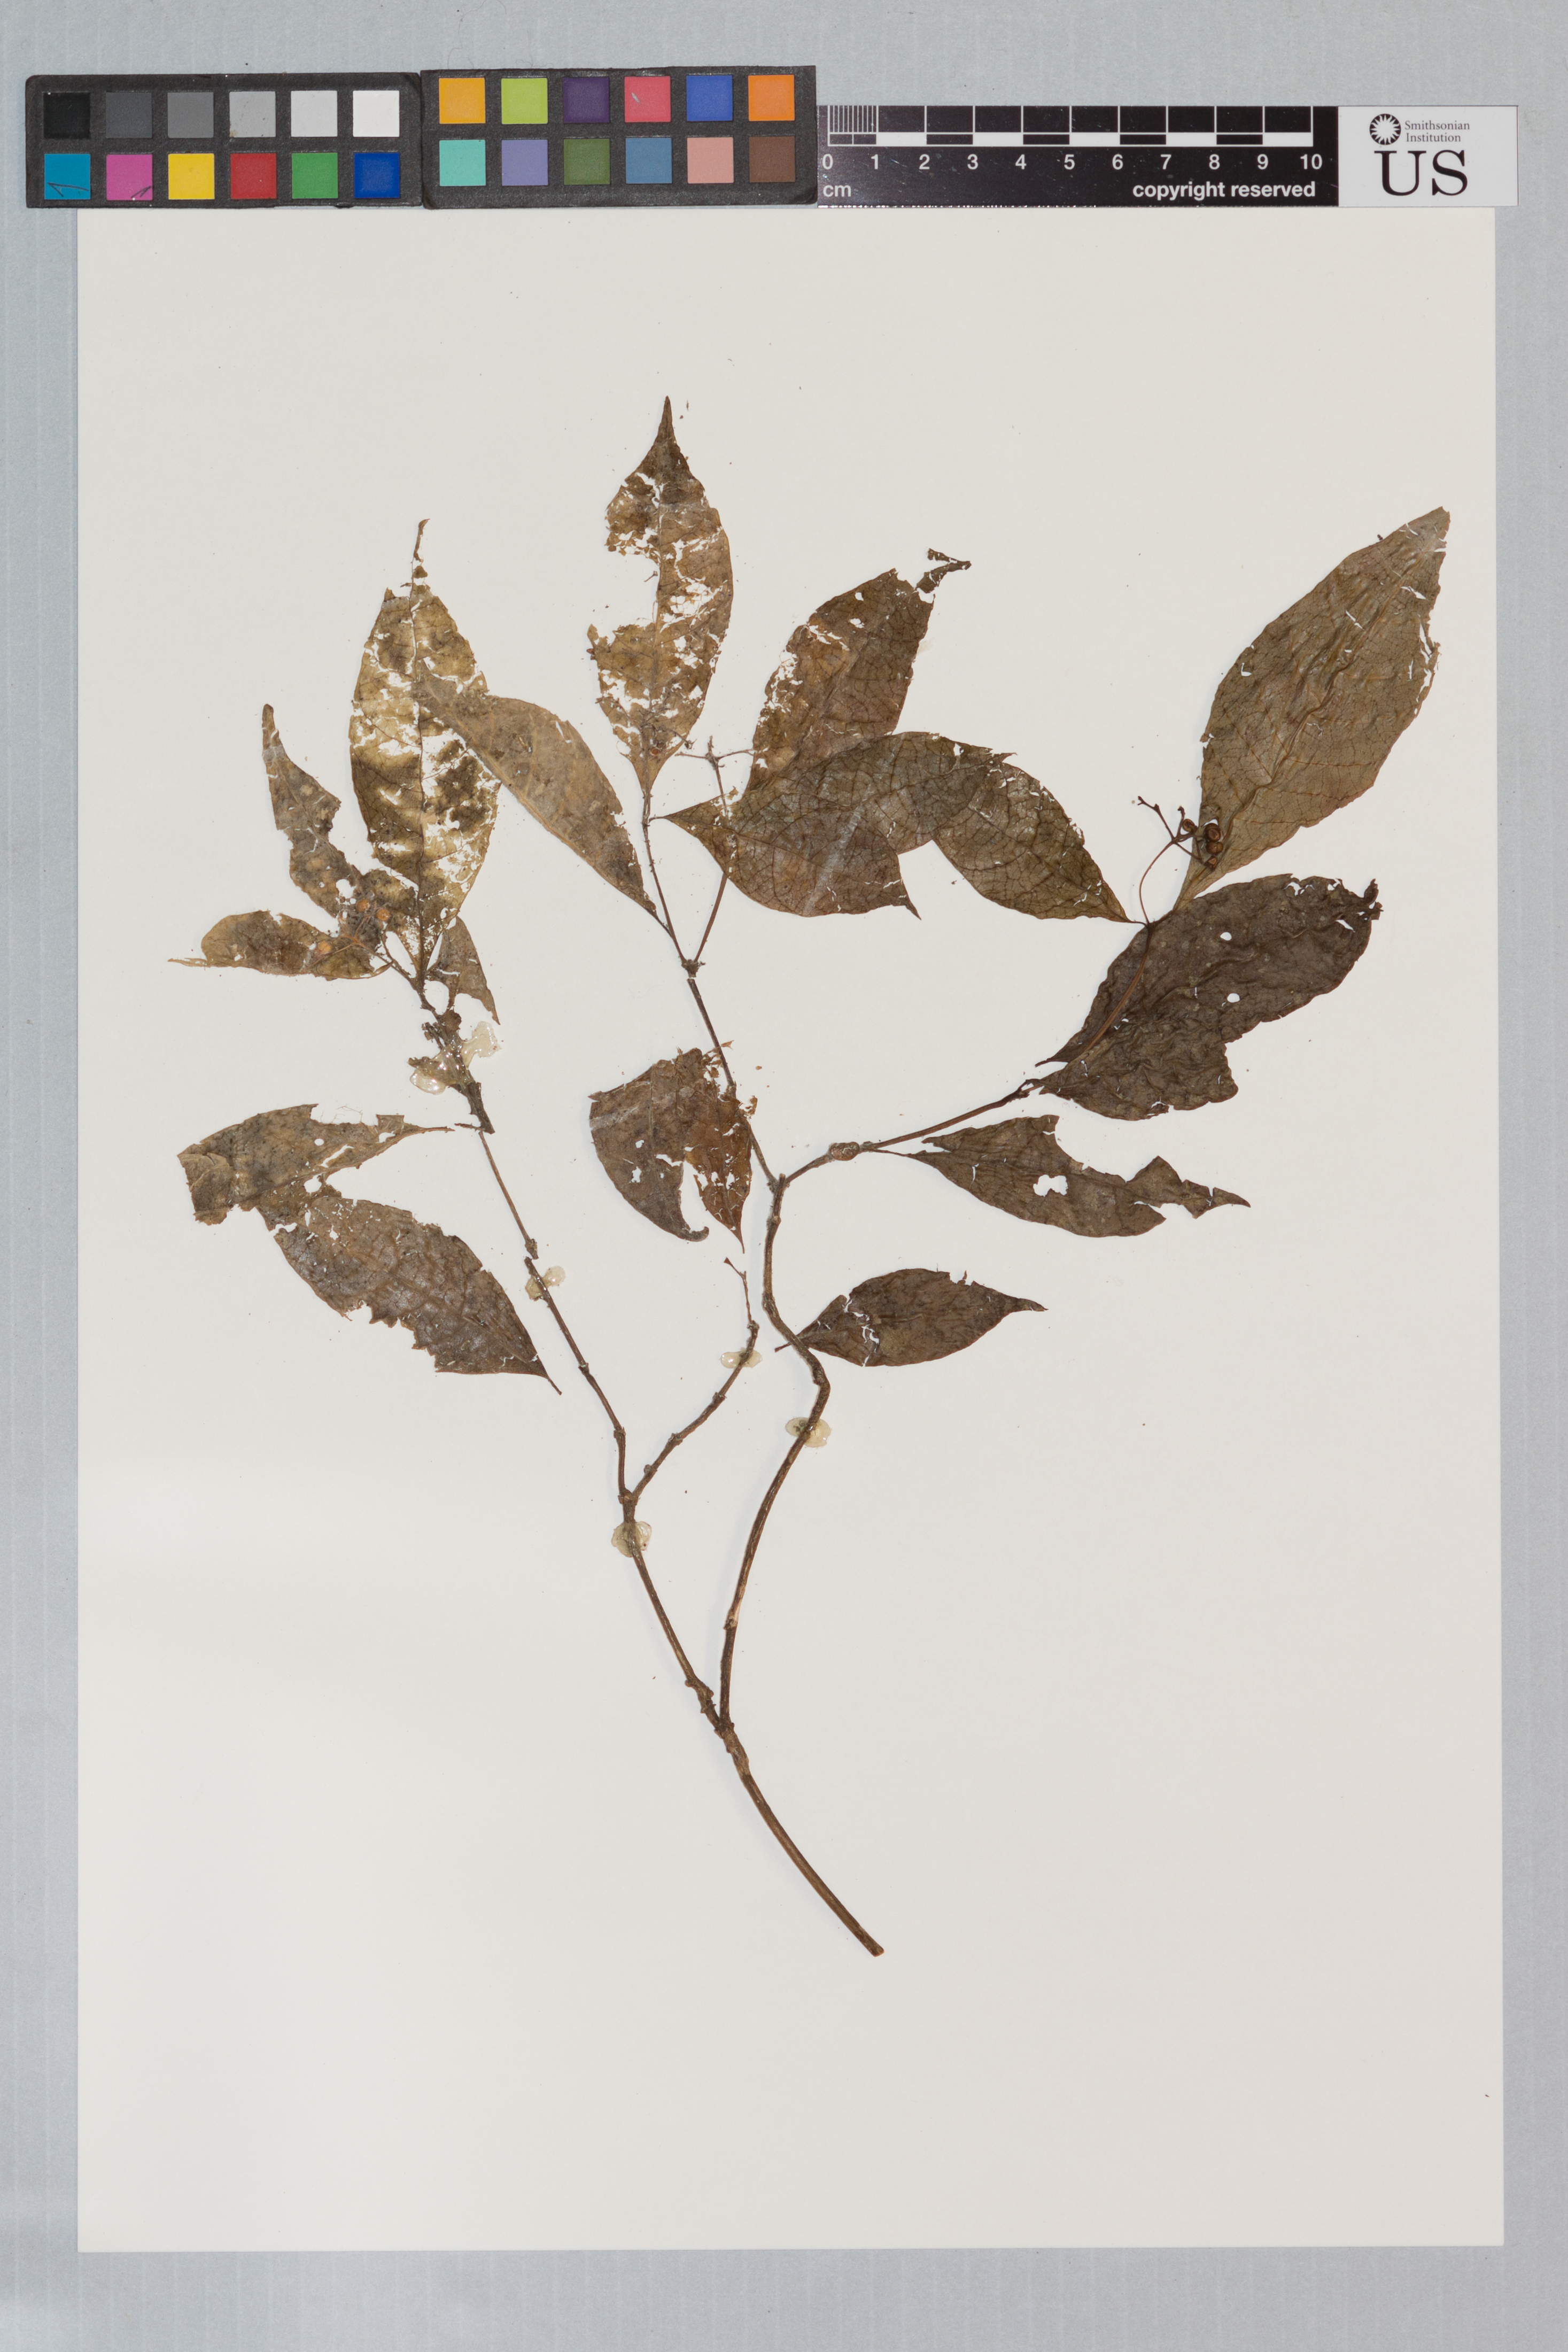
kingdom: Plantae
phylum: Tracheophyta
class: Magnoliopsida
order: Gentianales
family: Rubiaceae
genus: Psychotria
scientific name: Psychotria bahiensis var. bahiensis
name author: DC.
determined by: Kirkbride, J. H.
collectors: G. Cremers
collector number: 4548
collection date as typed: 29 Mar 1977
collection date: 1977-03-29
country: French Guiana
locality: Haut Tampoc, Awali Soula, sur une colline de plus de 50 m au dessus du Tampoc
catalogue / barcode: US 2835116